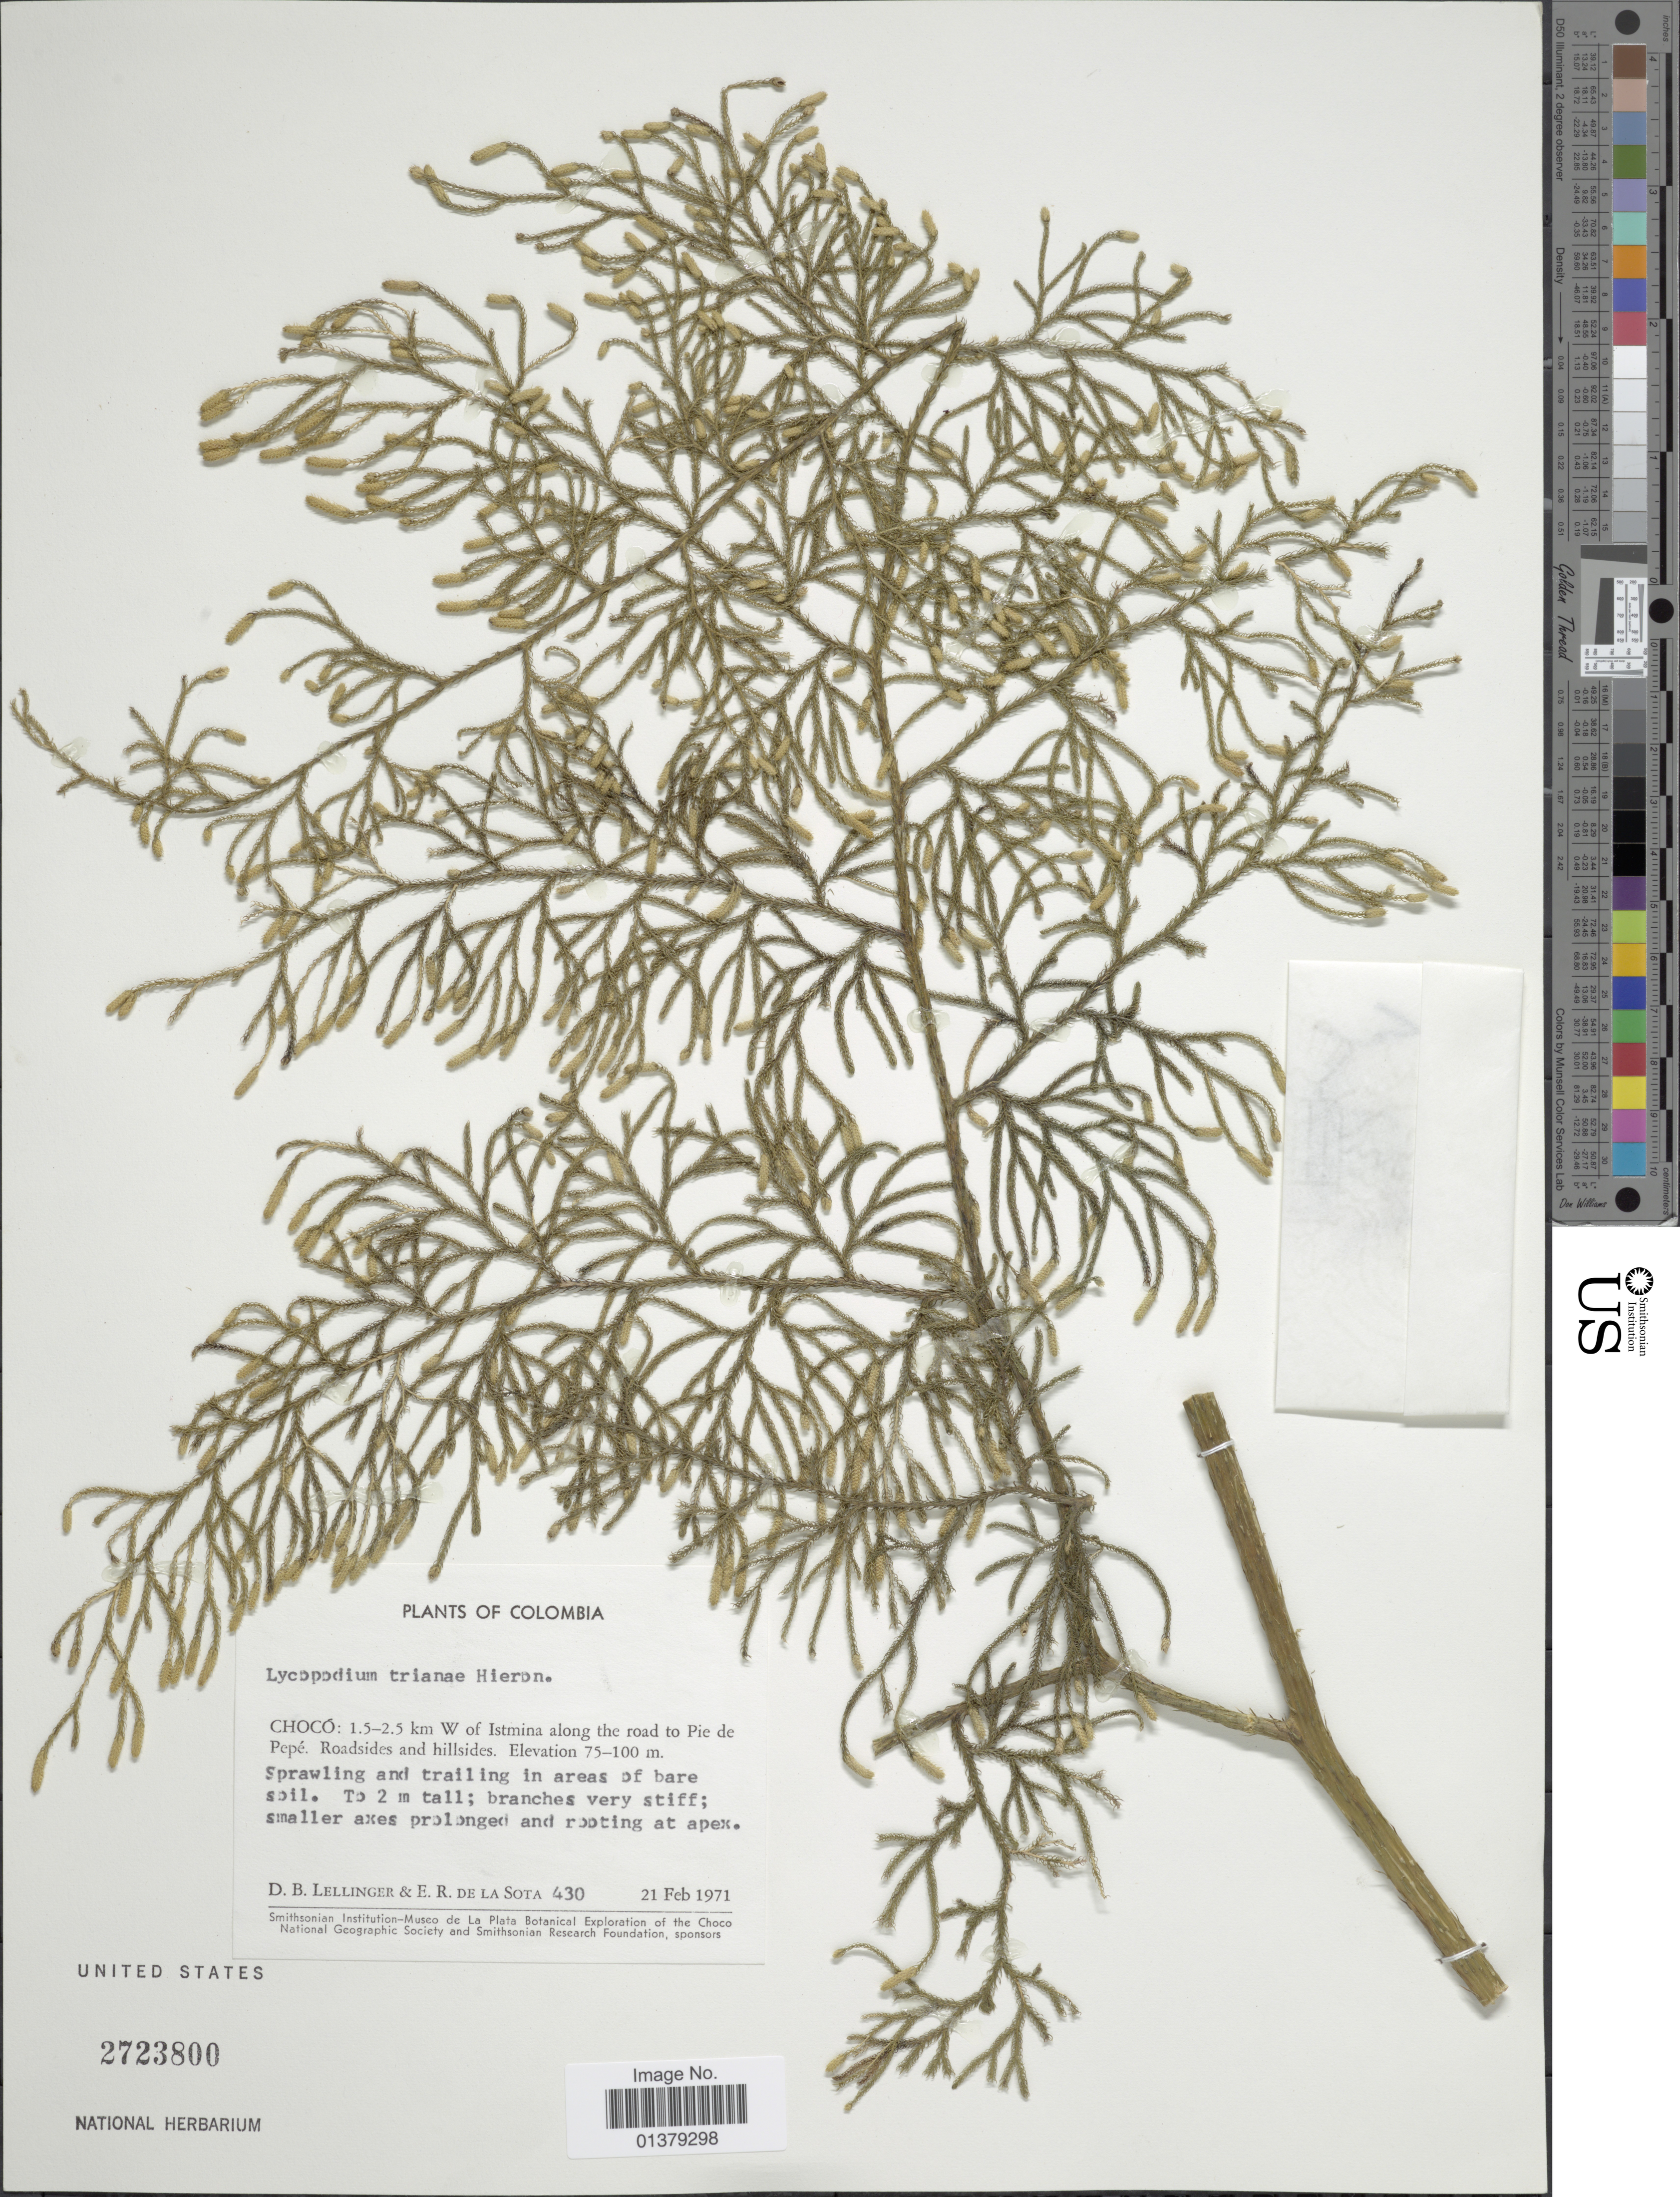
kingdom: Plantae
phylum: Tracheophyta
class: Lycopodiopsida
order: Lycopodiales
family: Lycopodiaceae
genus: Palhinhaea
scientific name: Palhinhaea trianae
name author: (Hieron.) Holub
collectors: D. B. Lellinger & E. R. de la Sota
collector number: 430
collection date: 1971-02-21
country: Colombia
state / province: Chocó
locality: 1.5-25.5 km W of Istmina along the road to Pie de Pepé. Radsides and hillside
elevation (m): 75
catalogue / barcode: US 2723800